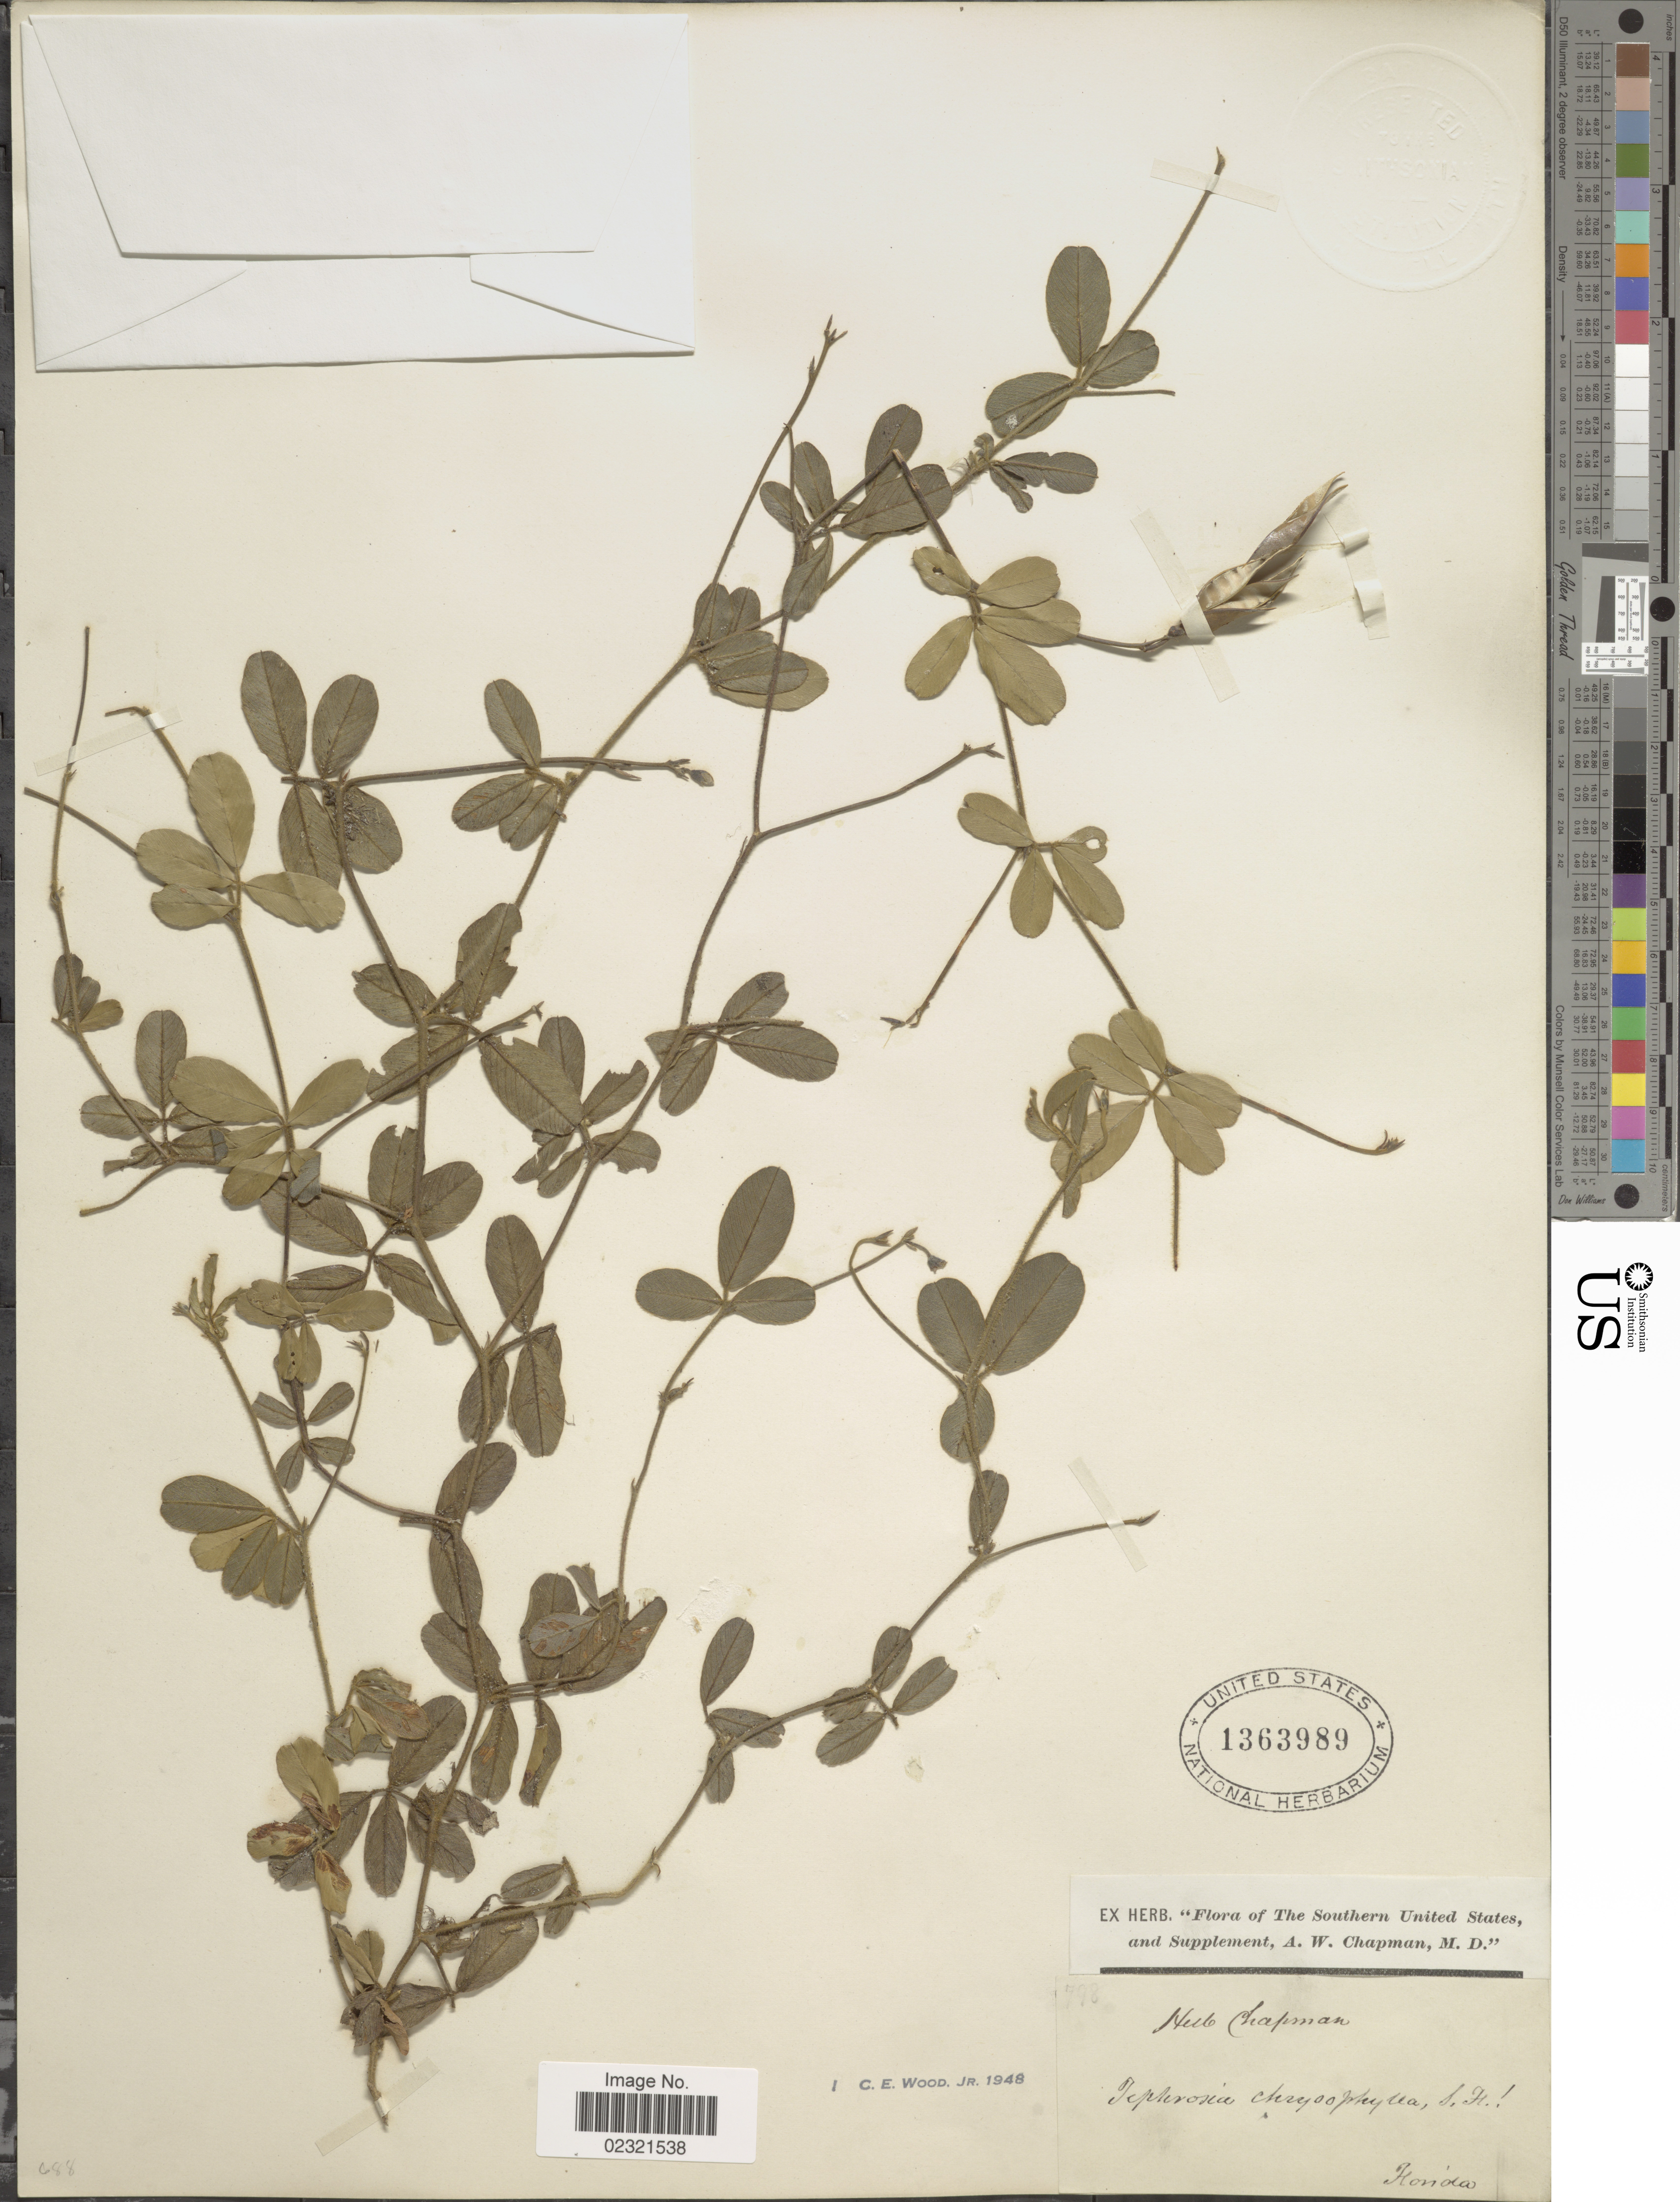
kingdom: Plantae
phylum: Tracheophyta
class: Magnoliopsida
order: Fabales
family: Fabaceae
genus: Tephrosia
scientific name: Tephrosia chrysophylla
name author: Pursh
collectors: ex herb. A.W. Chapman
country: United States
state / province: Florida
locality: Southern United States and supplement.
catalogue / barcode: US 1363989